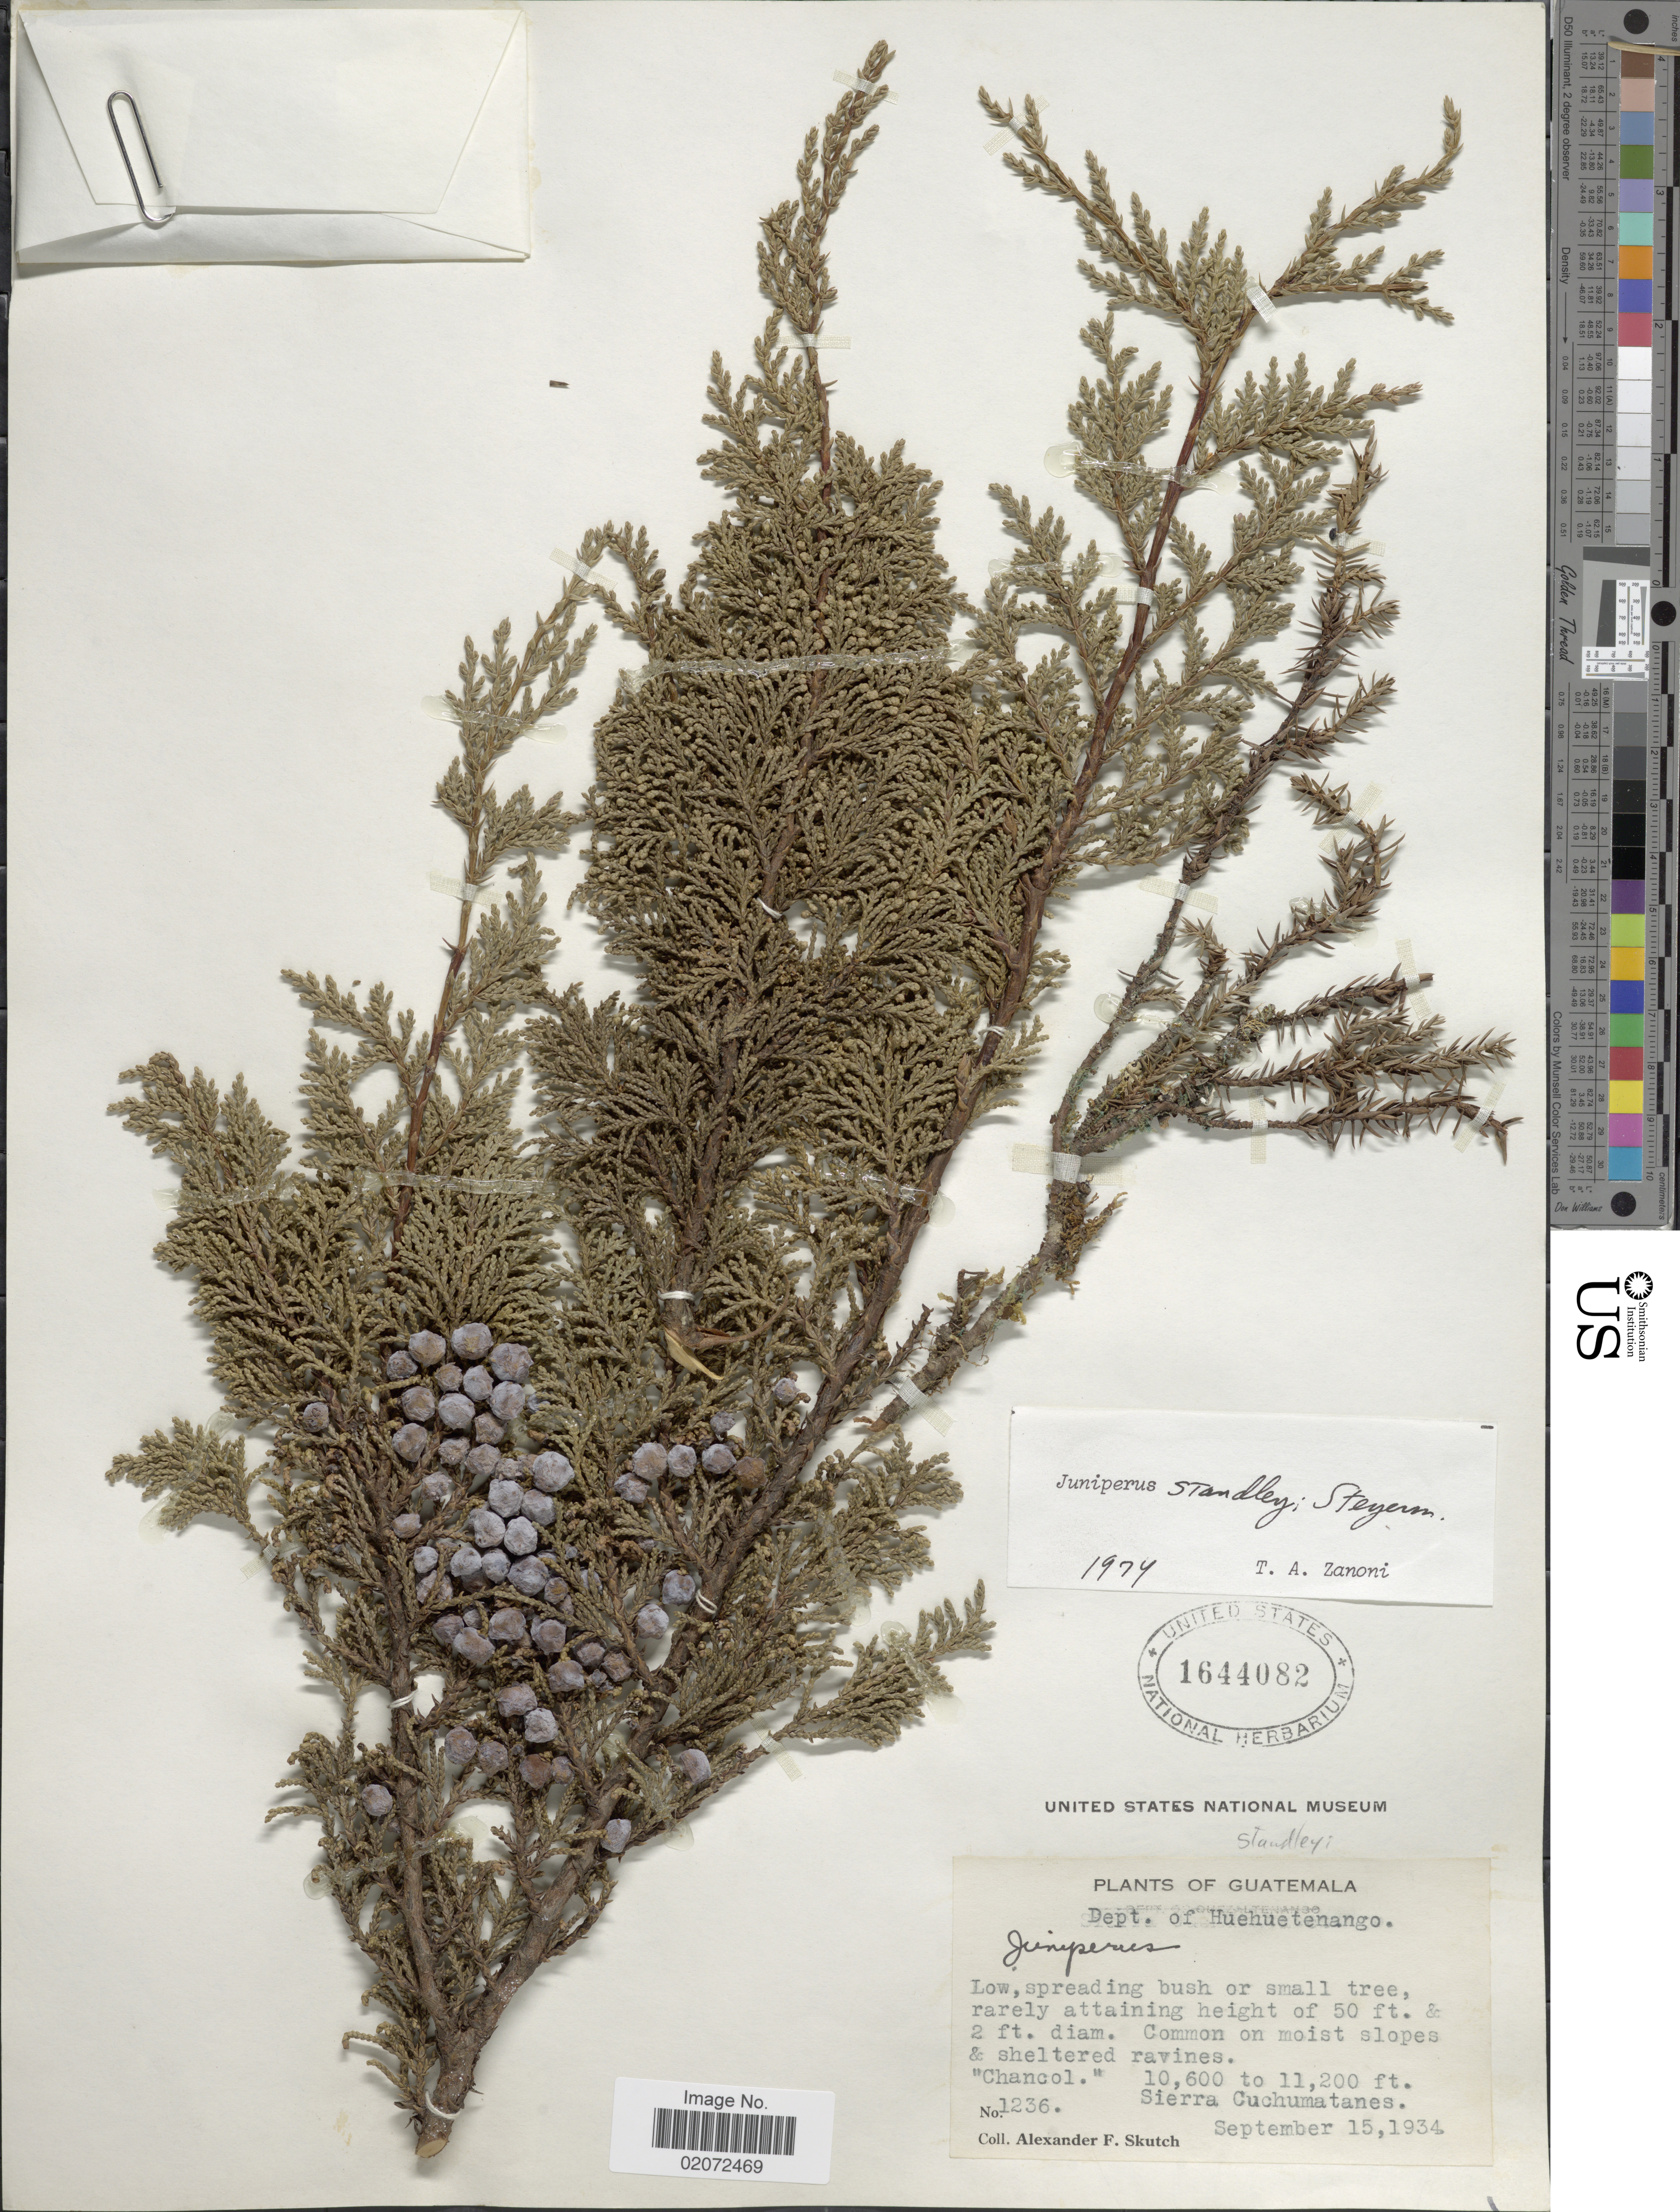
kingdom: Plantae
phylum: Tracheophyta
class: Pinopsida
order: Pinales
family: Cupressaceae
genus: Juniperus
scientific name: Juniperus standleyi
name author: Steyerm.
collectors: A. F. Skutch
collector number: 1236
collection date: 1934-09-15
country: Guatemala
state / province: Huehuetenango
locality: Sierra Cuchumatanes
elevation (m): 3231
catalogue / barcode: US 1644082